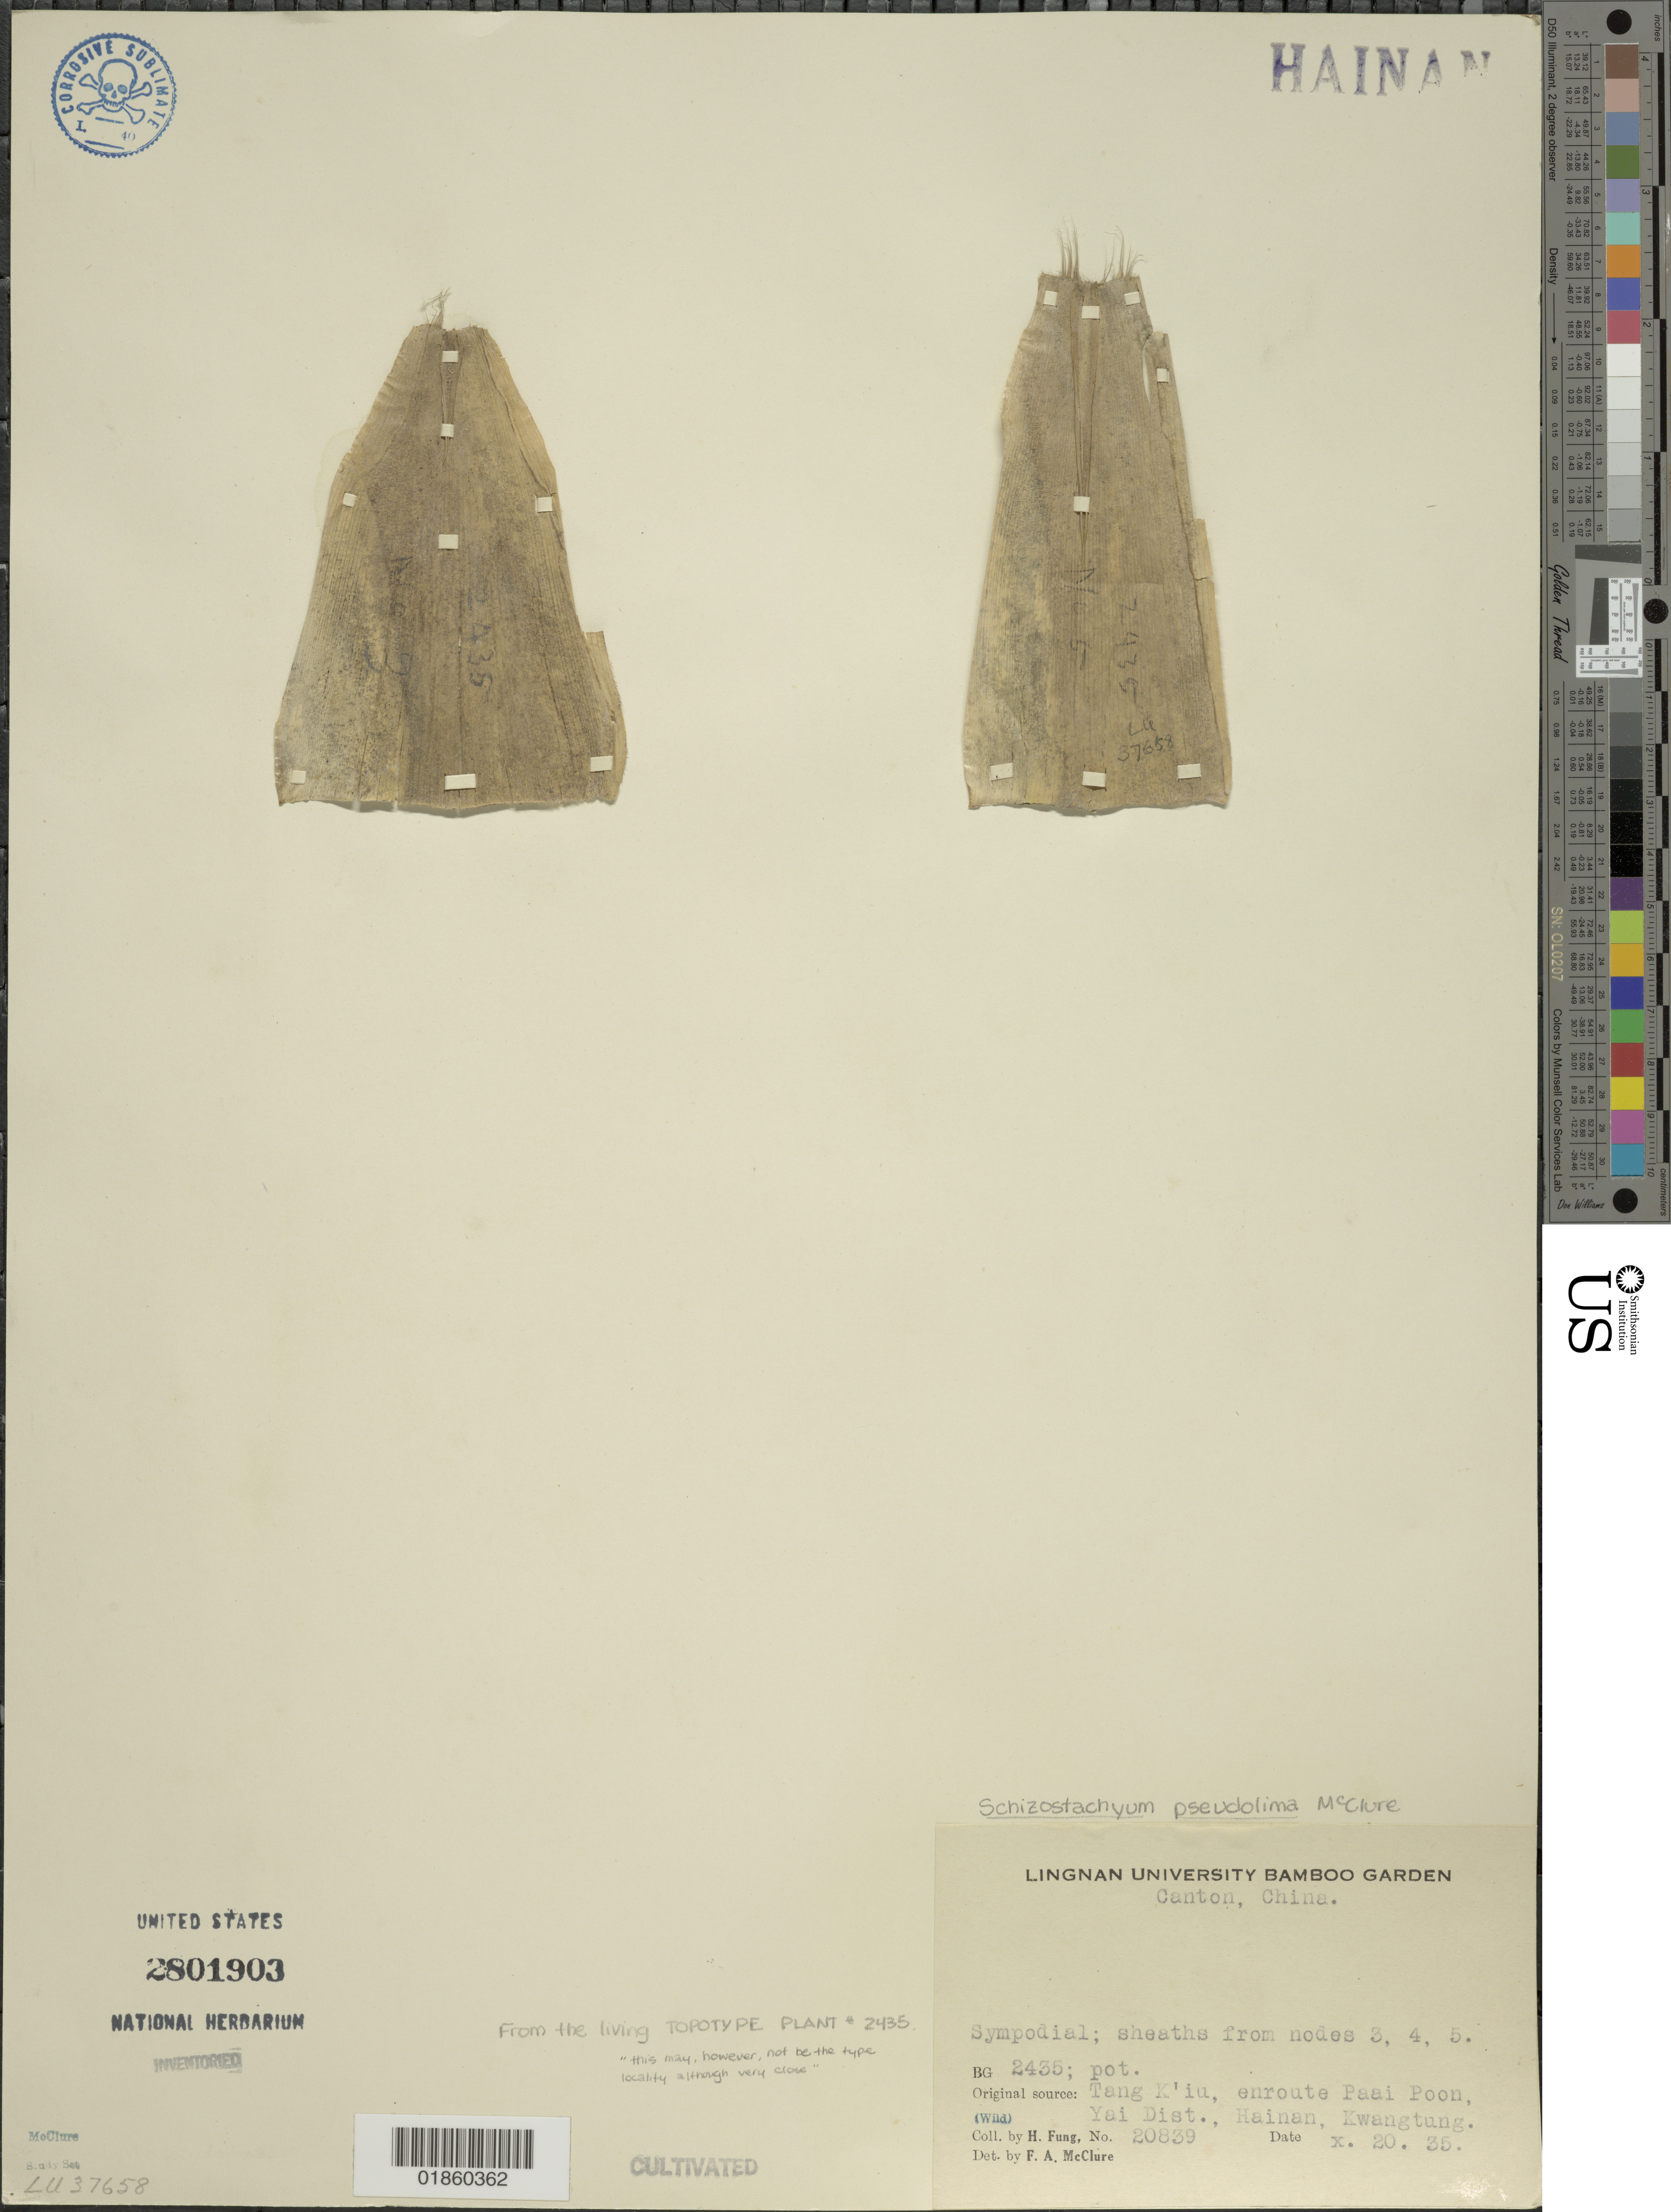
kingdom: Plantae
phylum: Tracheophyta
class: Liliopsida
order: Poales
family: Poaceae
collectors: F. A. McClure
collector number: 20839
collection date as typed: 20 Oct 1935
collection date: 1935-10-20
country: China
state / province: Guangdong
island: Honam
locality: Lingnan univ. bg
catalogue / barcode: US 2801903